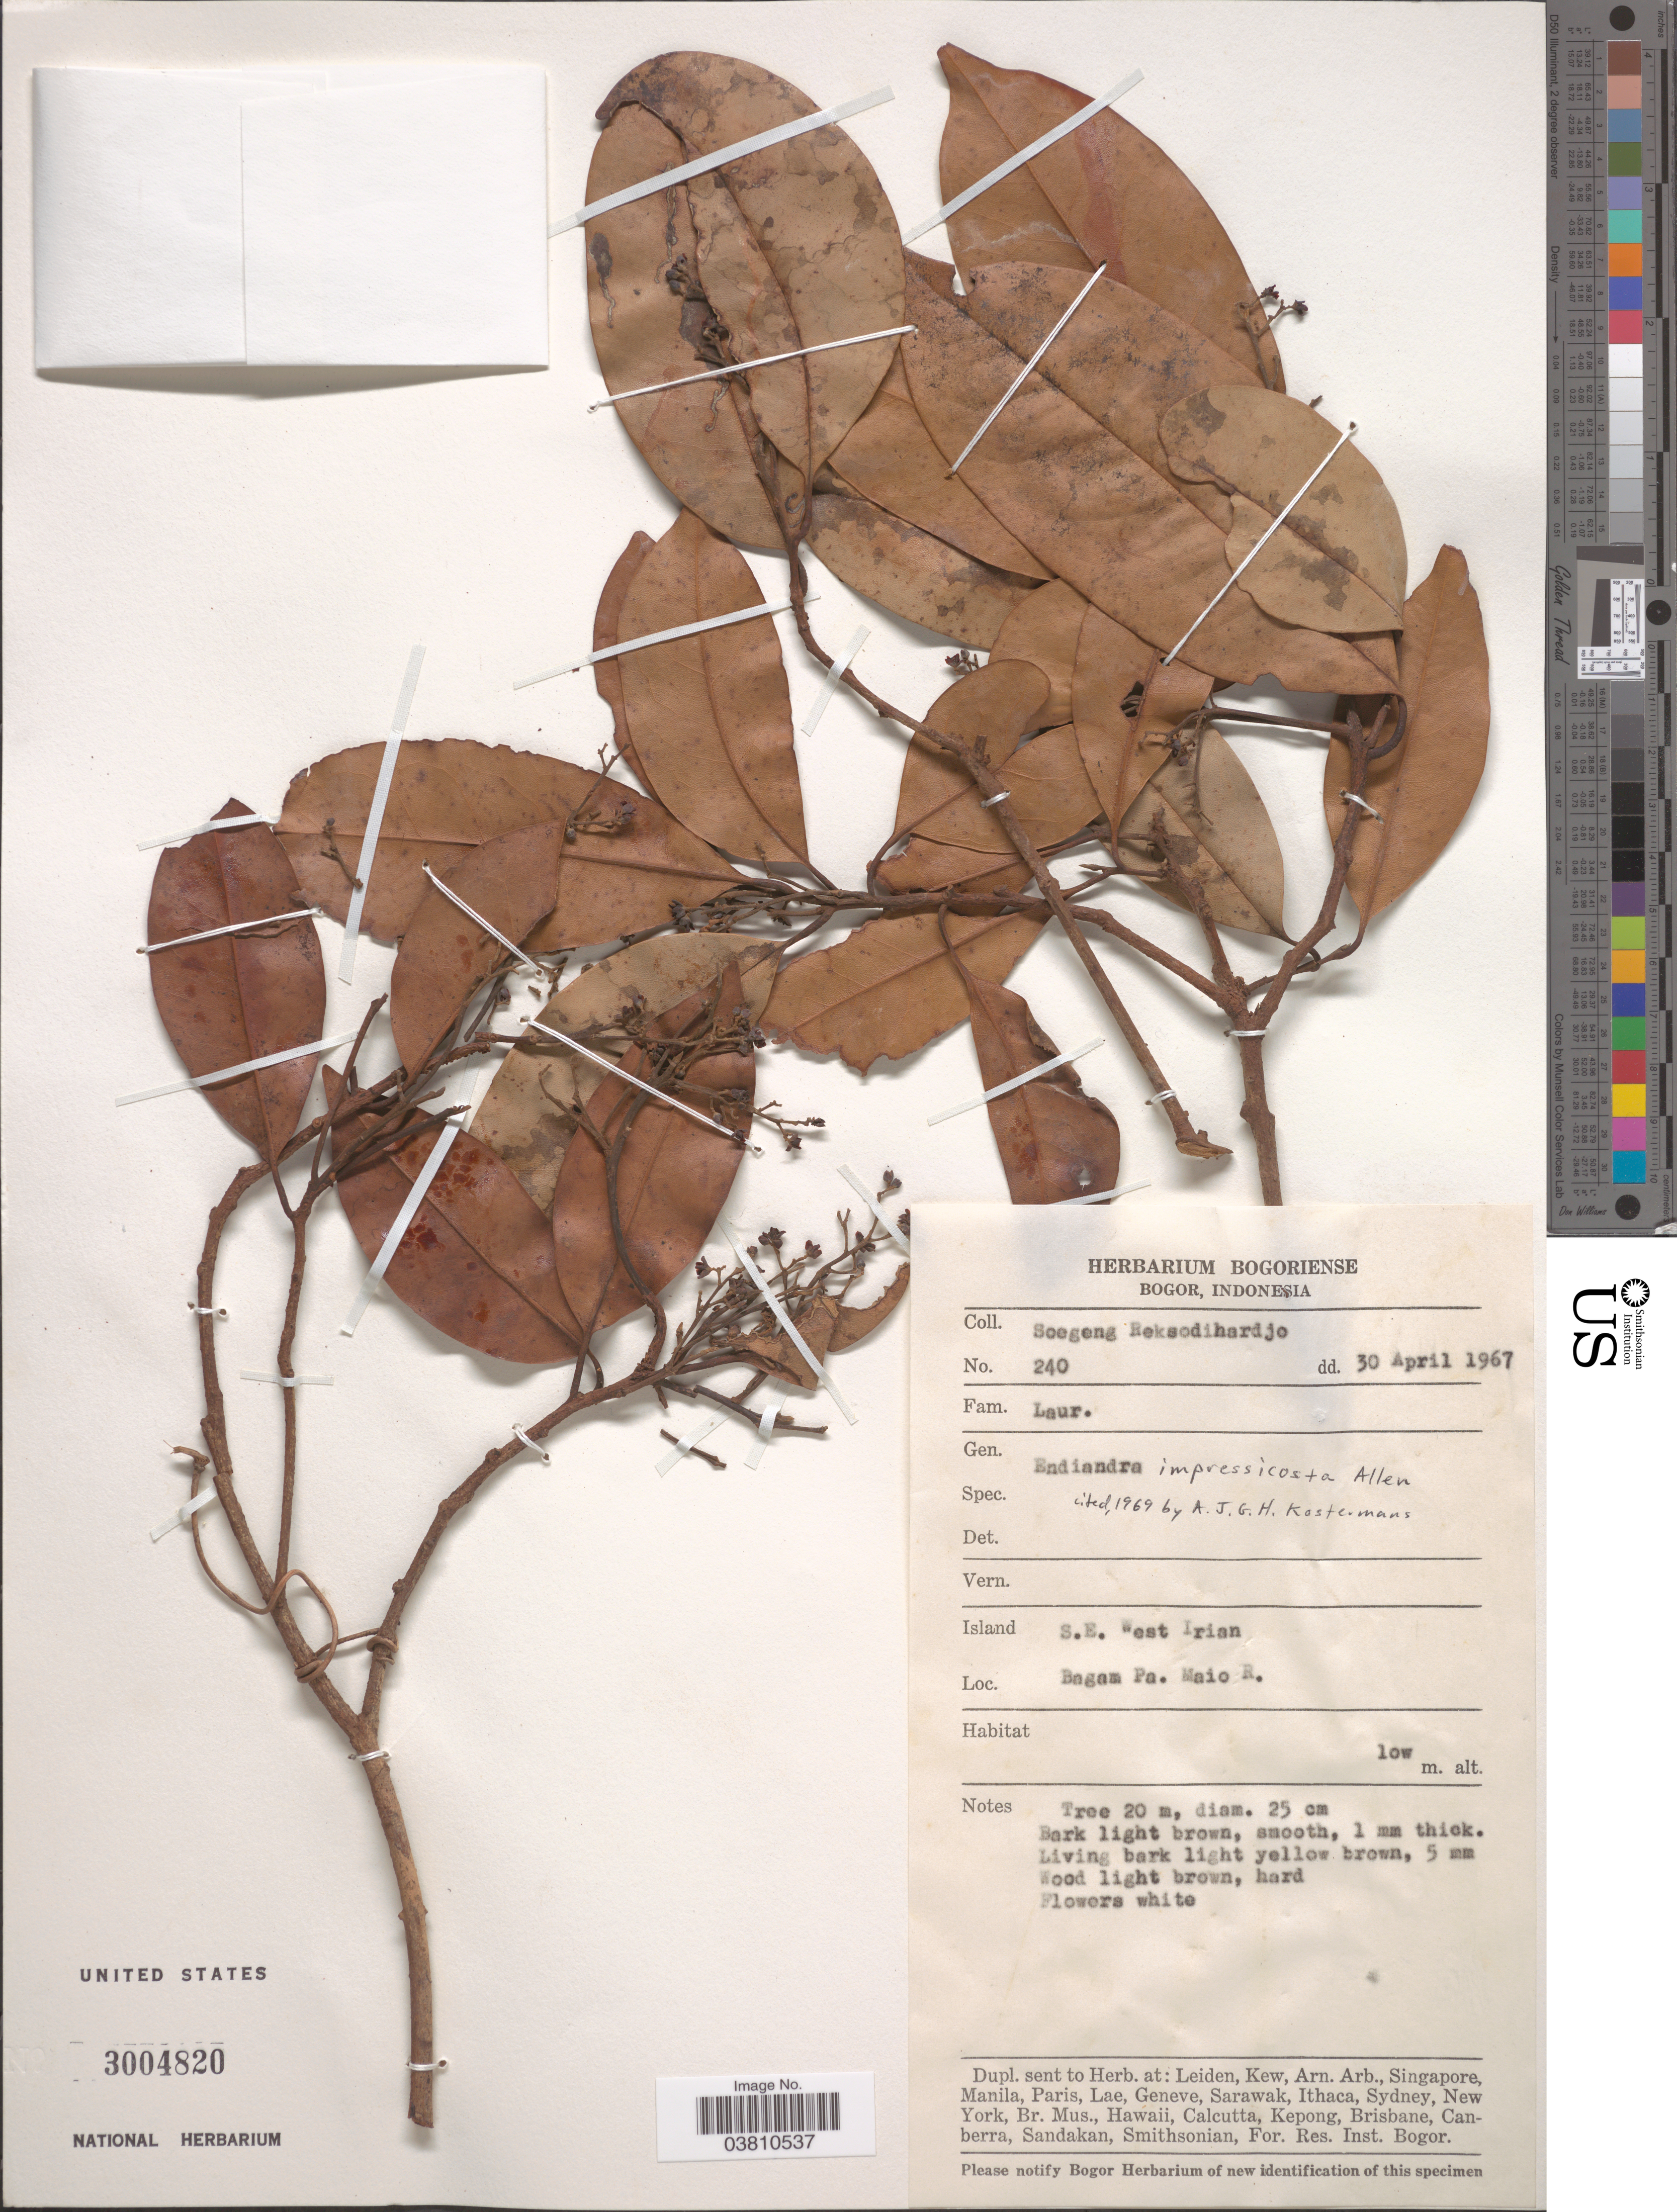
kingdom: Plantae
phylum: Tracheophyta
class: Magnoliopsida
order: Laurales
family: Lauraceae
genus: Endiandra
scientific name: Endiandra impressicosta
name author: C.K. Allen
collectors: S. Reksodihardjo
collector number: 240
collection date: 1967-04-30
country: Indonesia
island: New Guinea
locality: Island S.E. West Irian. Bagam Pa. Maio R.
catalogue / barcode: US 3004820